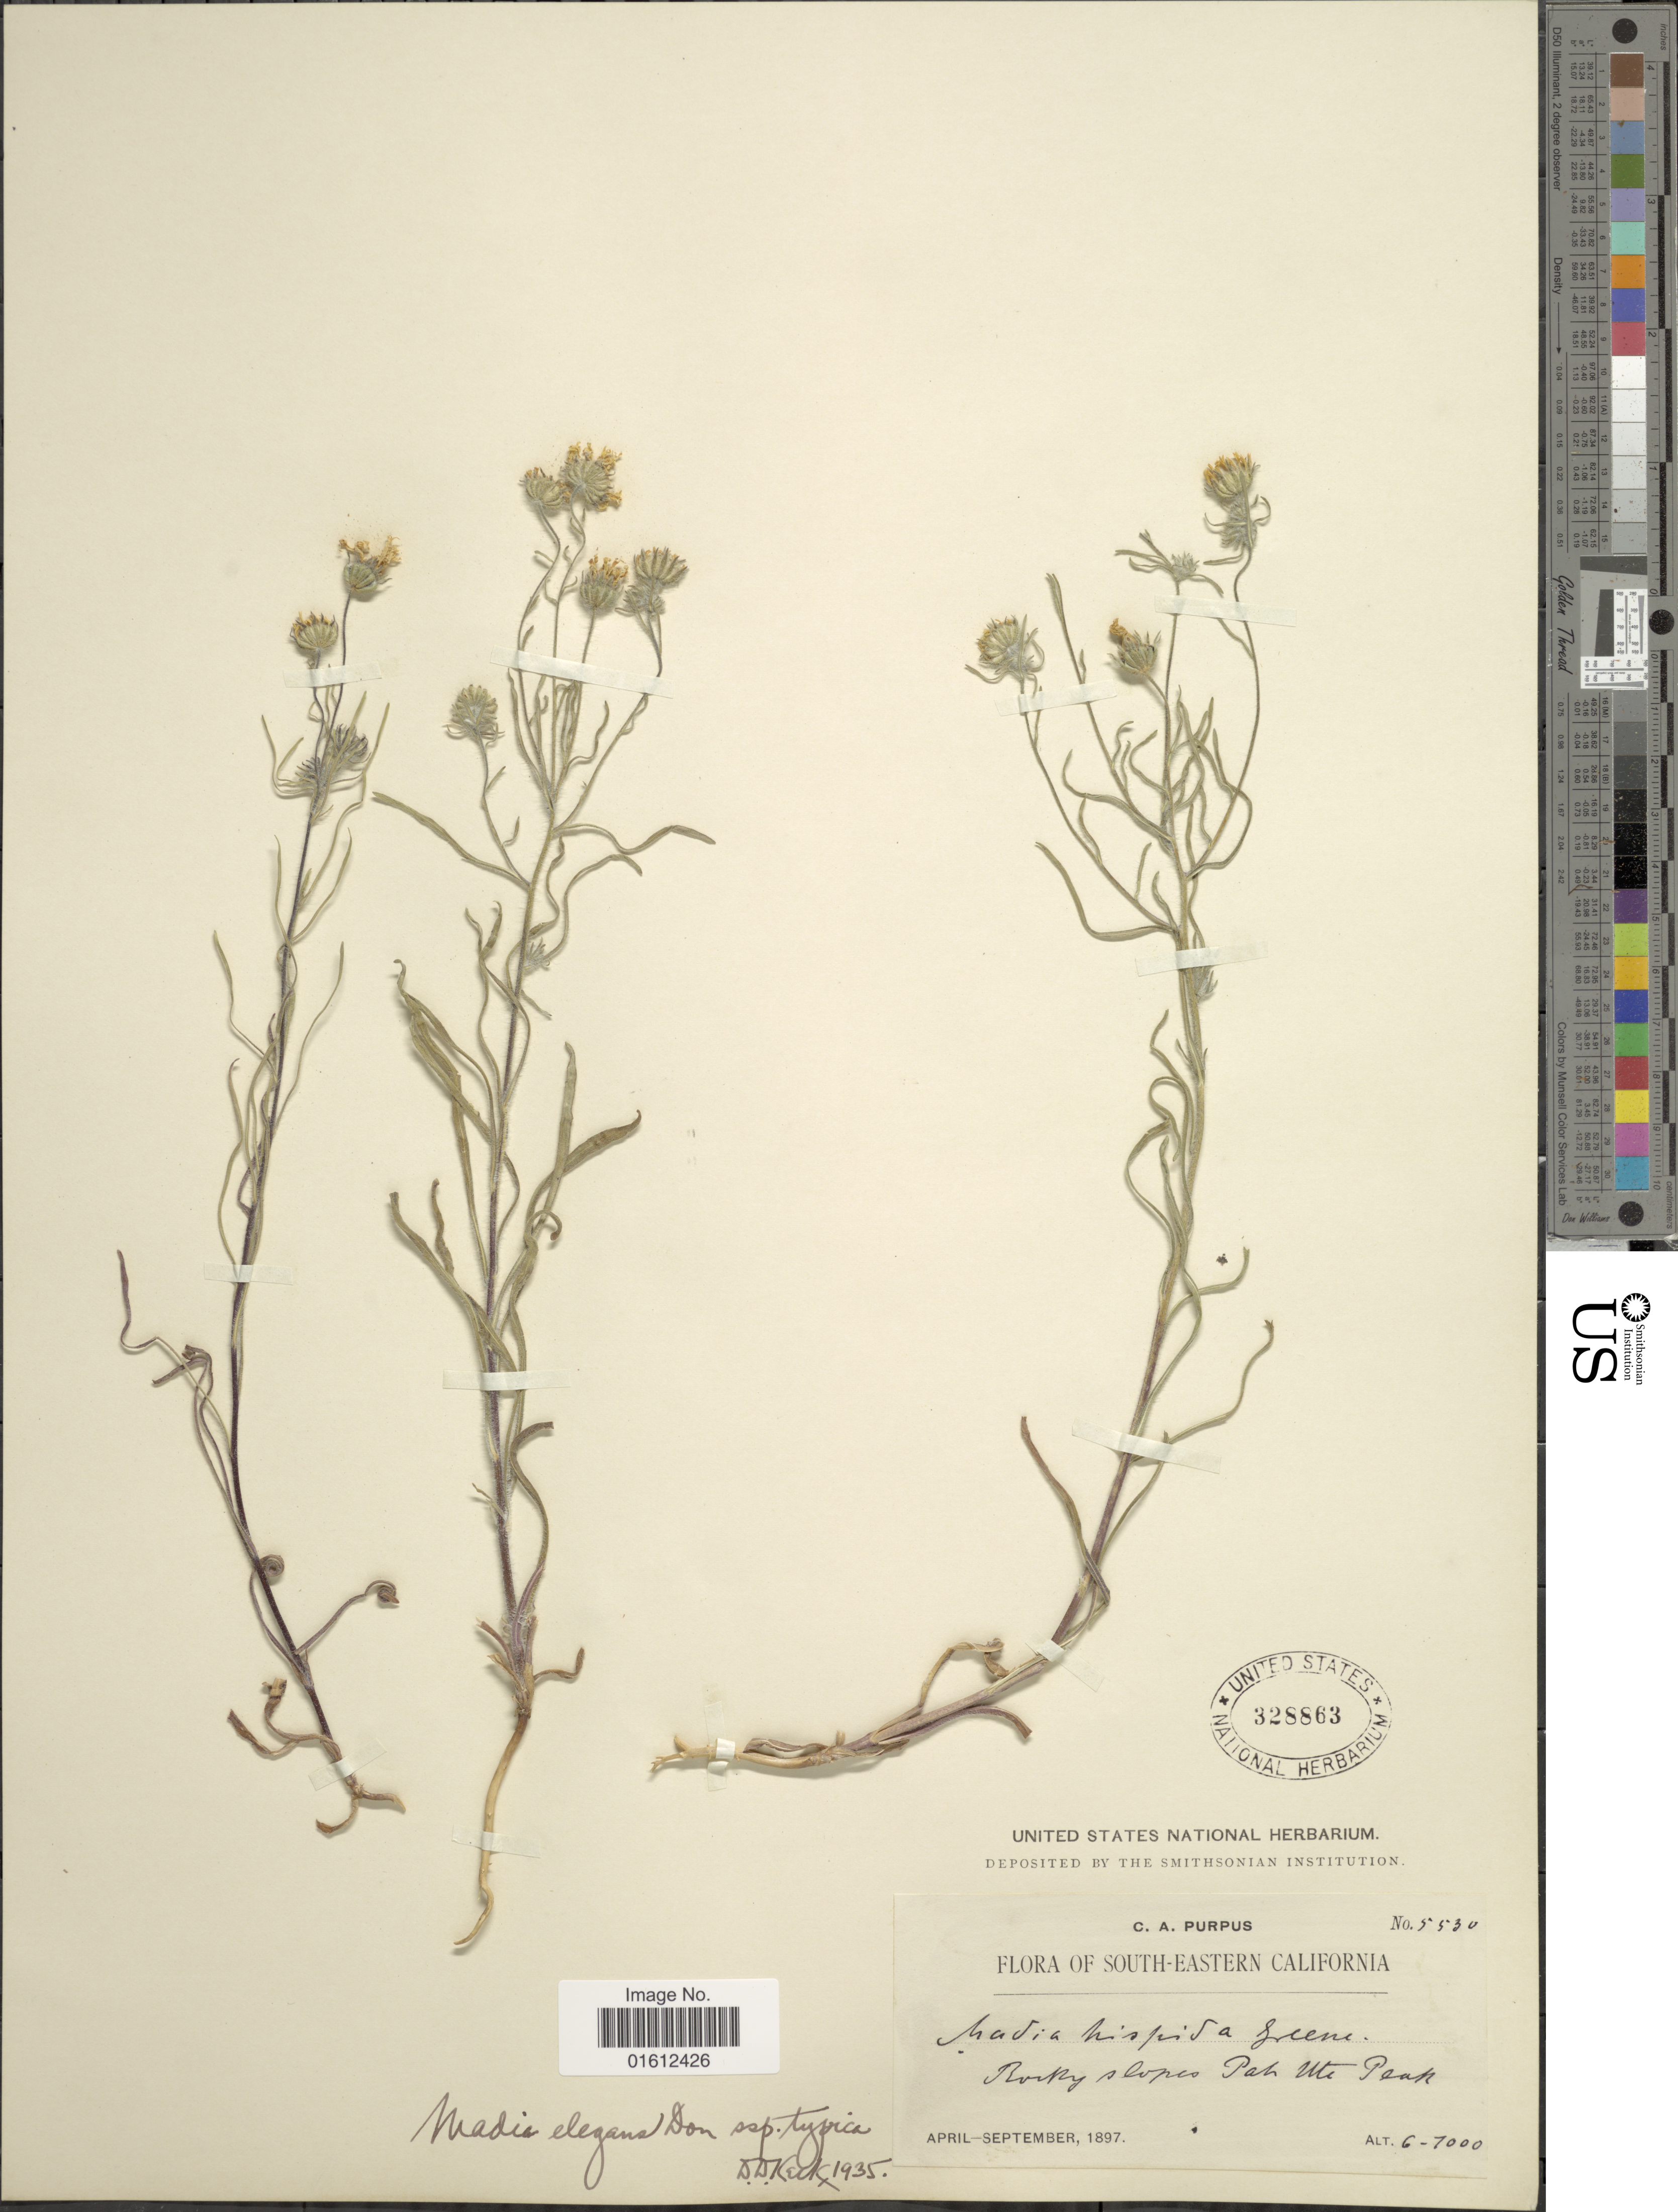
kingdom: Plantae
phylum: Tracheophyta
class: Magnoliopsida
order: Asterales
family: Asteraceae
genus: Madia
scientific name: Madia elegans subsp. elegans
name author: D. Don ex Lindl.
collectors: C. A. Purpus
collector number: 5530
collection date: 1897-04/1897-09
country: United States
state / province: California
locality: South-Easten California. Rocky slopes Pah Mt Peak.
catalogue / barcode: US 328863